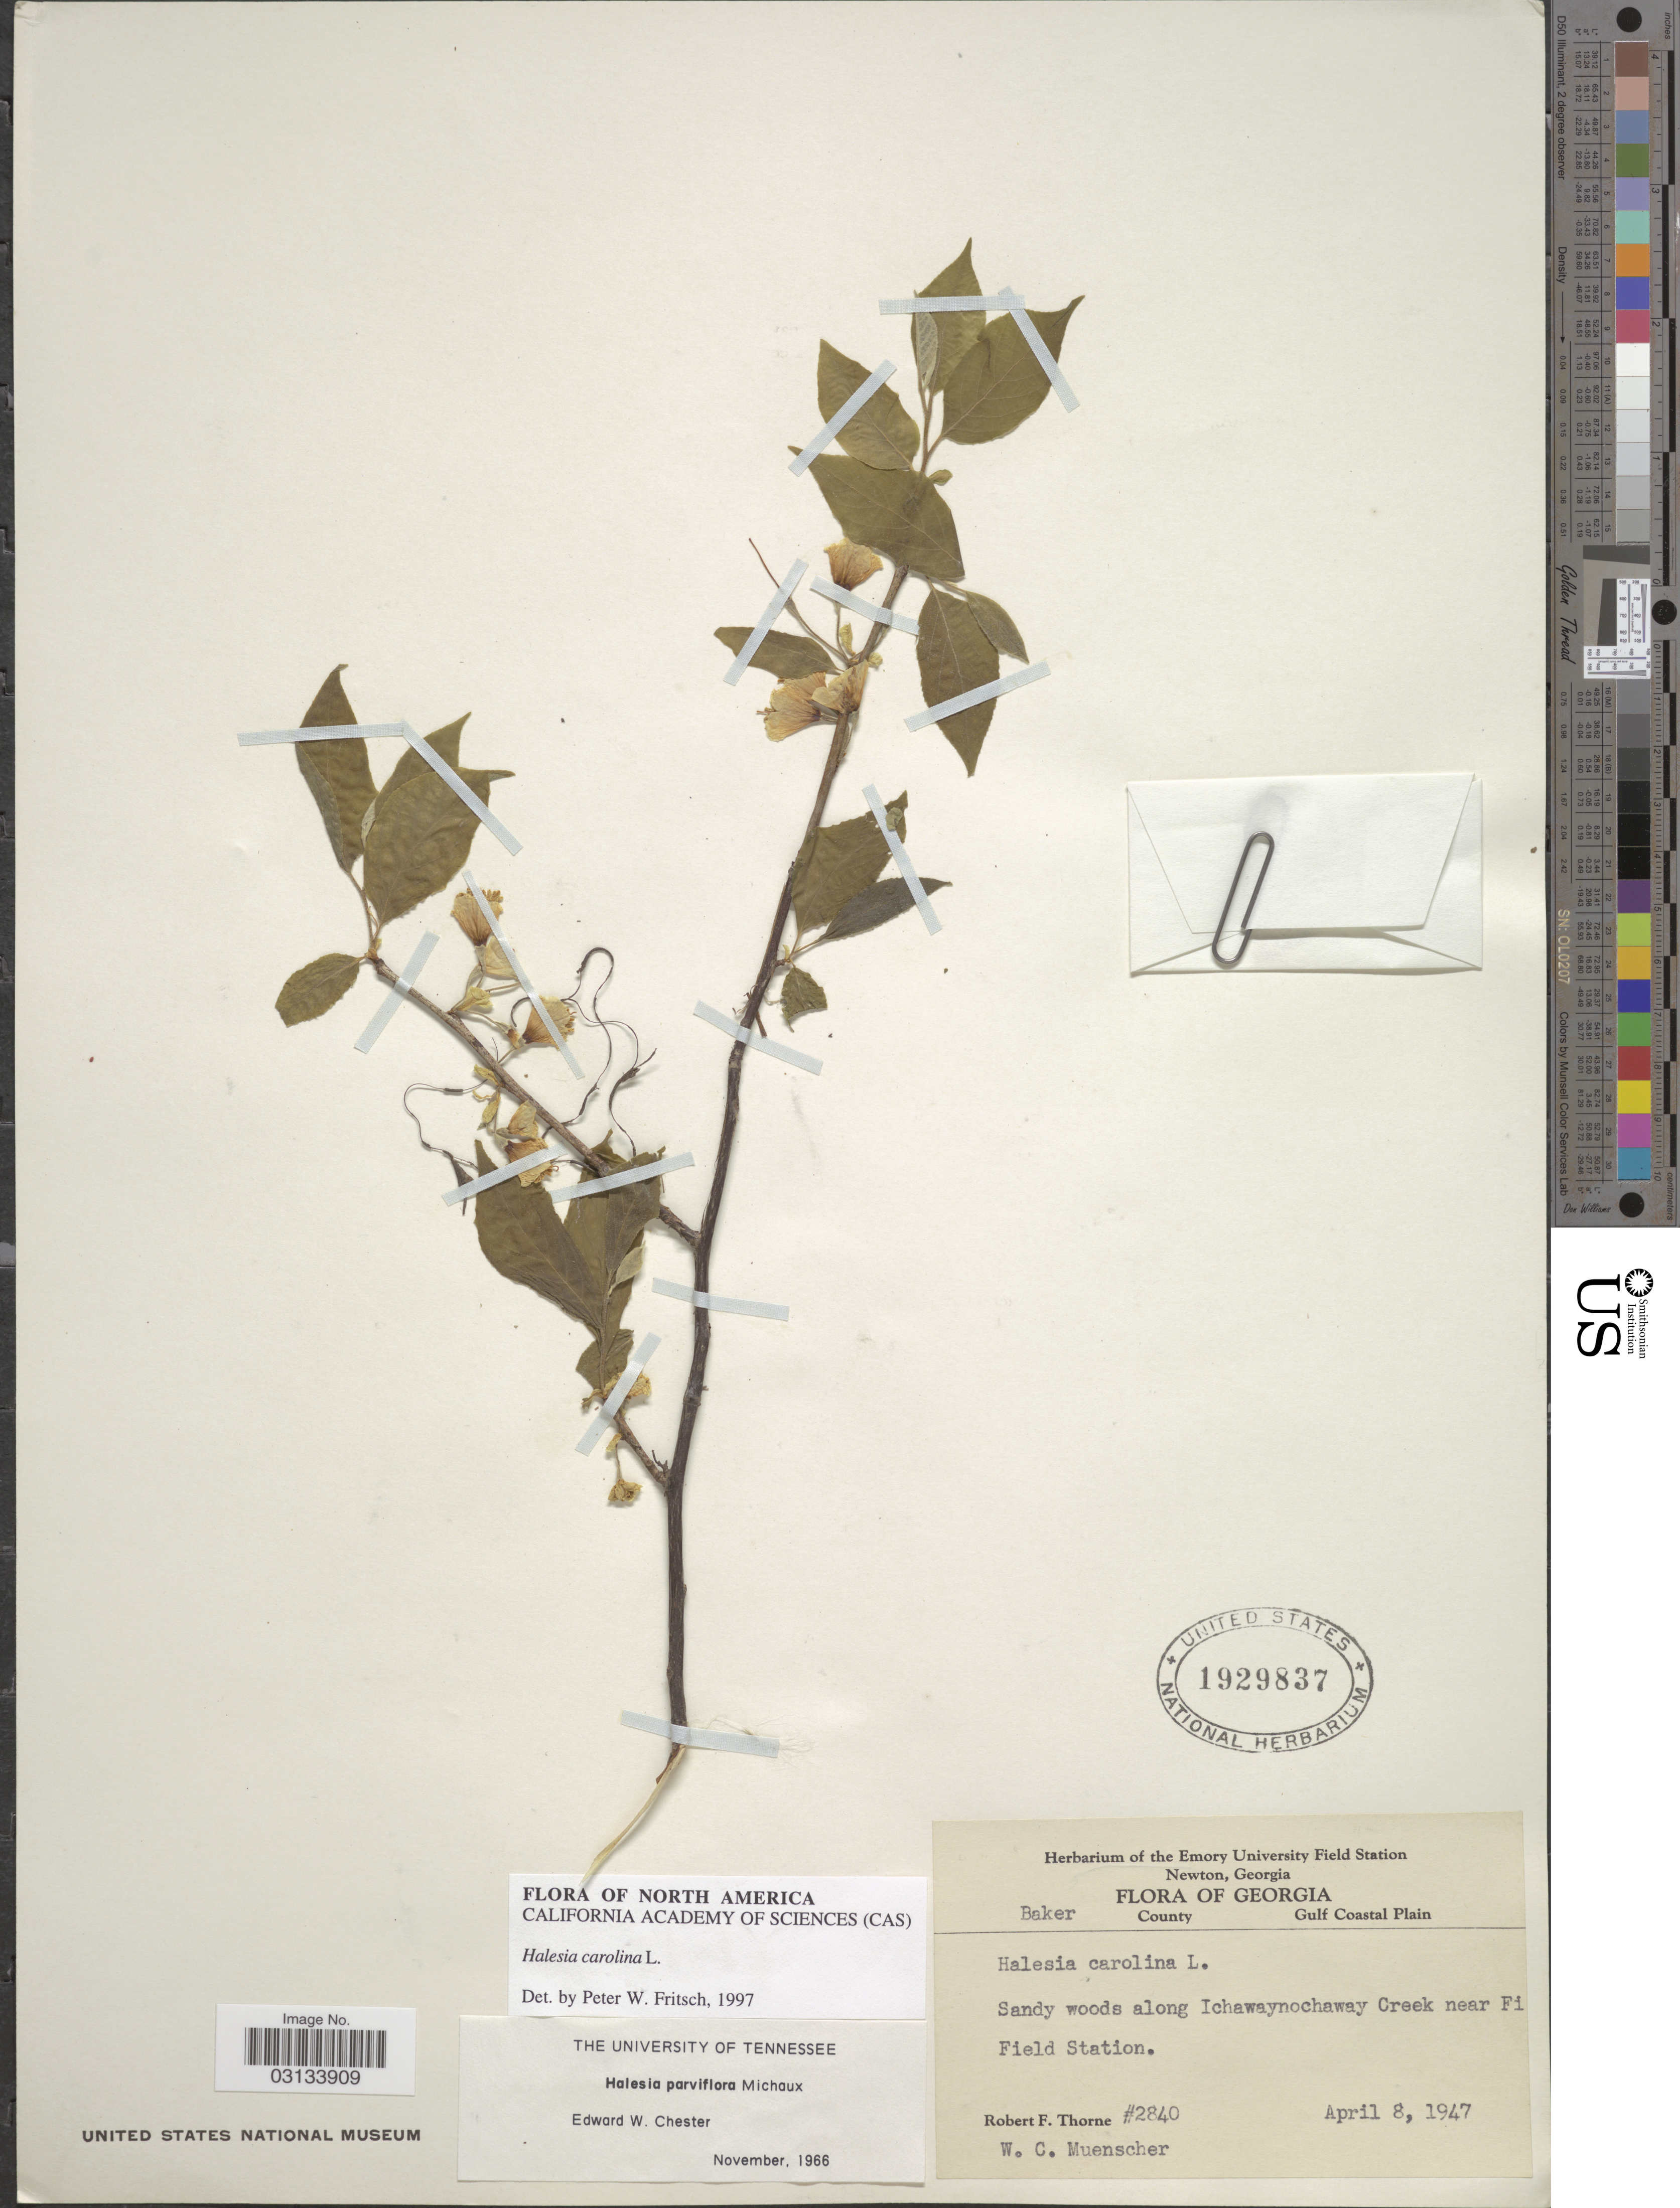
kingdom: Plantae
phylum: Tracheophyta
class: Magnoliopsida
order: Ericales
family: Styracaceae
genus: Halesia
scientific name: Halesia carolina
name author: L.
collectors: R. F. Thorne & W. Muenscher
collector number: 2840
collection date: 1947-04-08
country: United States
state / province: Georgia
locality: Baker County. Gulf Coastal Plain. Sandy woods along Ichawaynochaway Creek near Fi Field Station.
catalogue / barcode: US 1929837